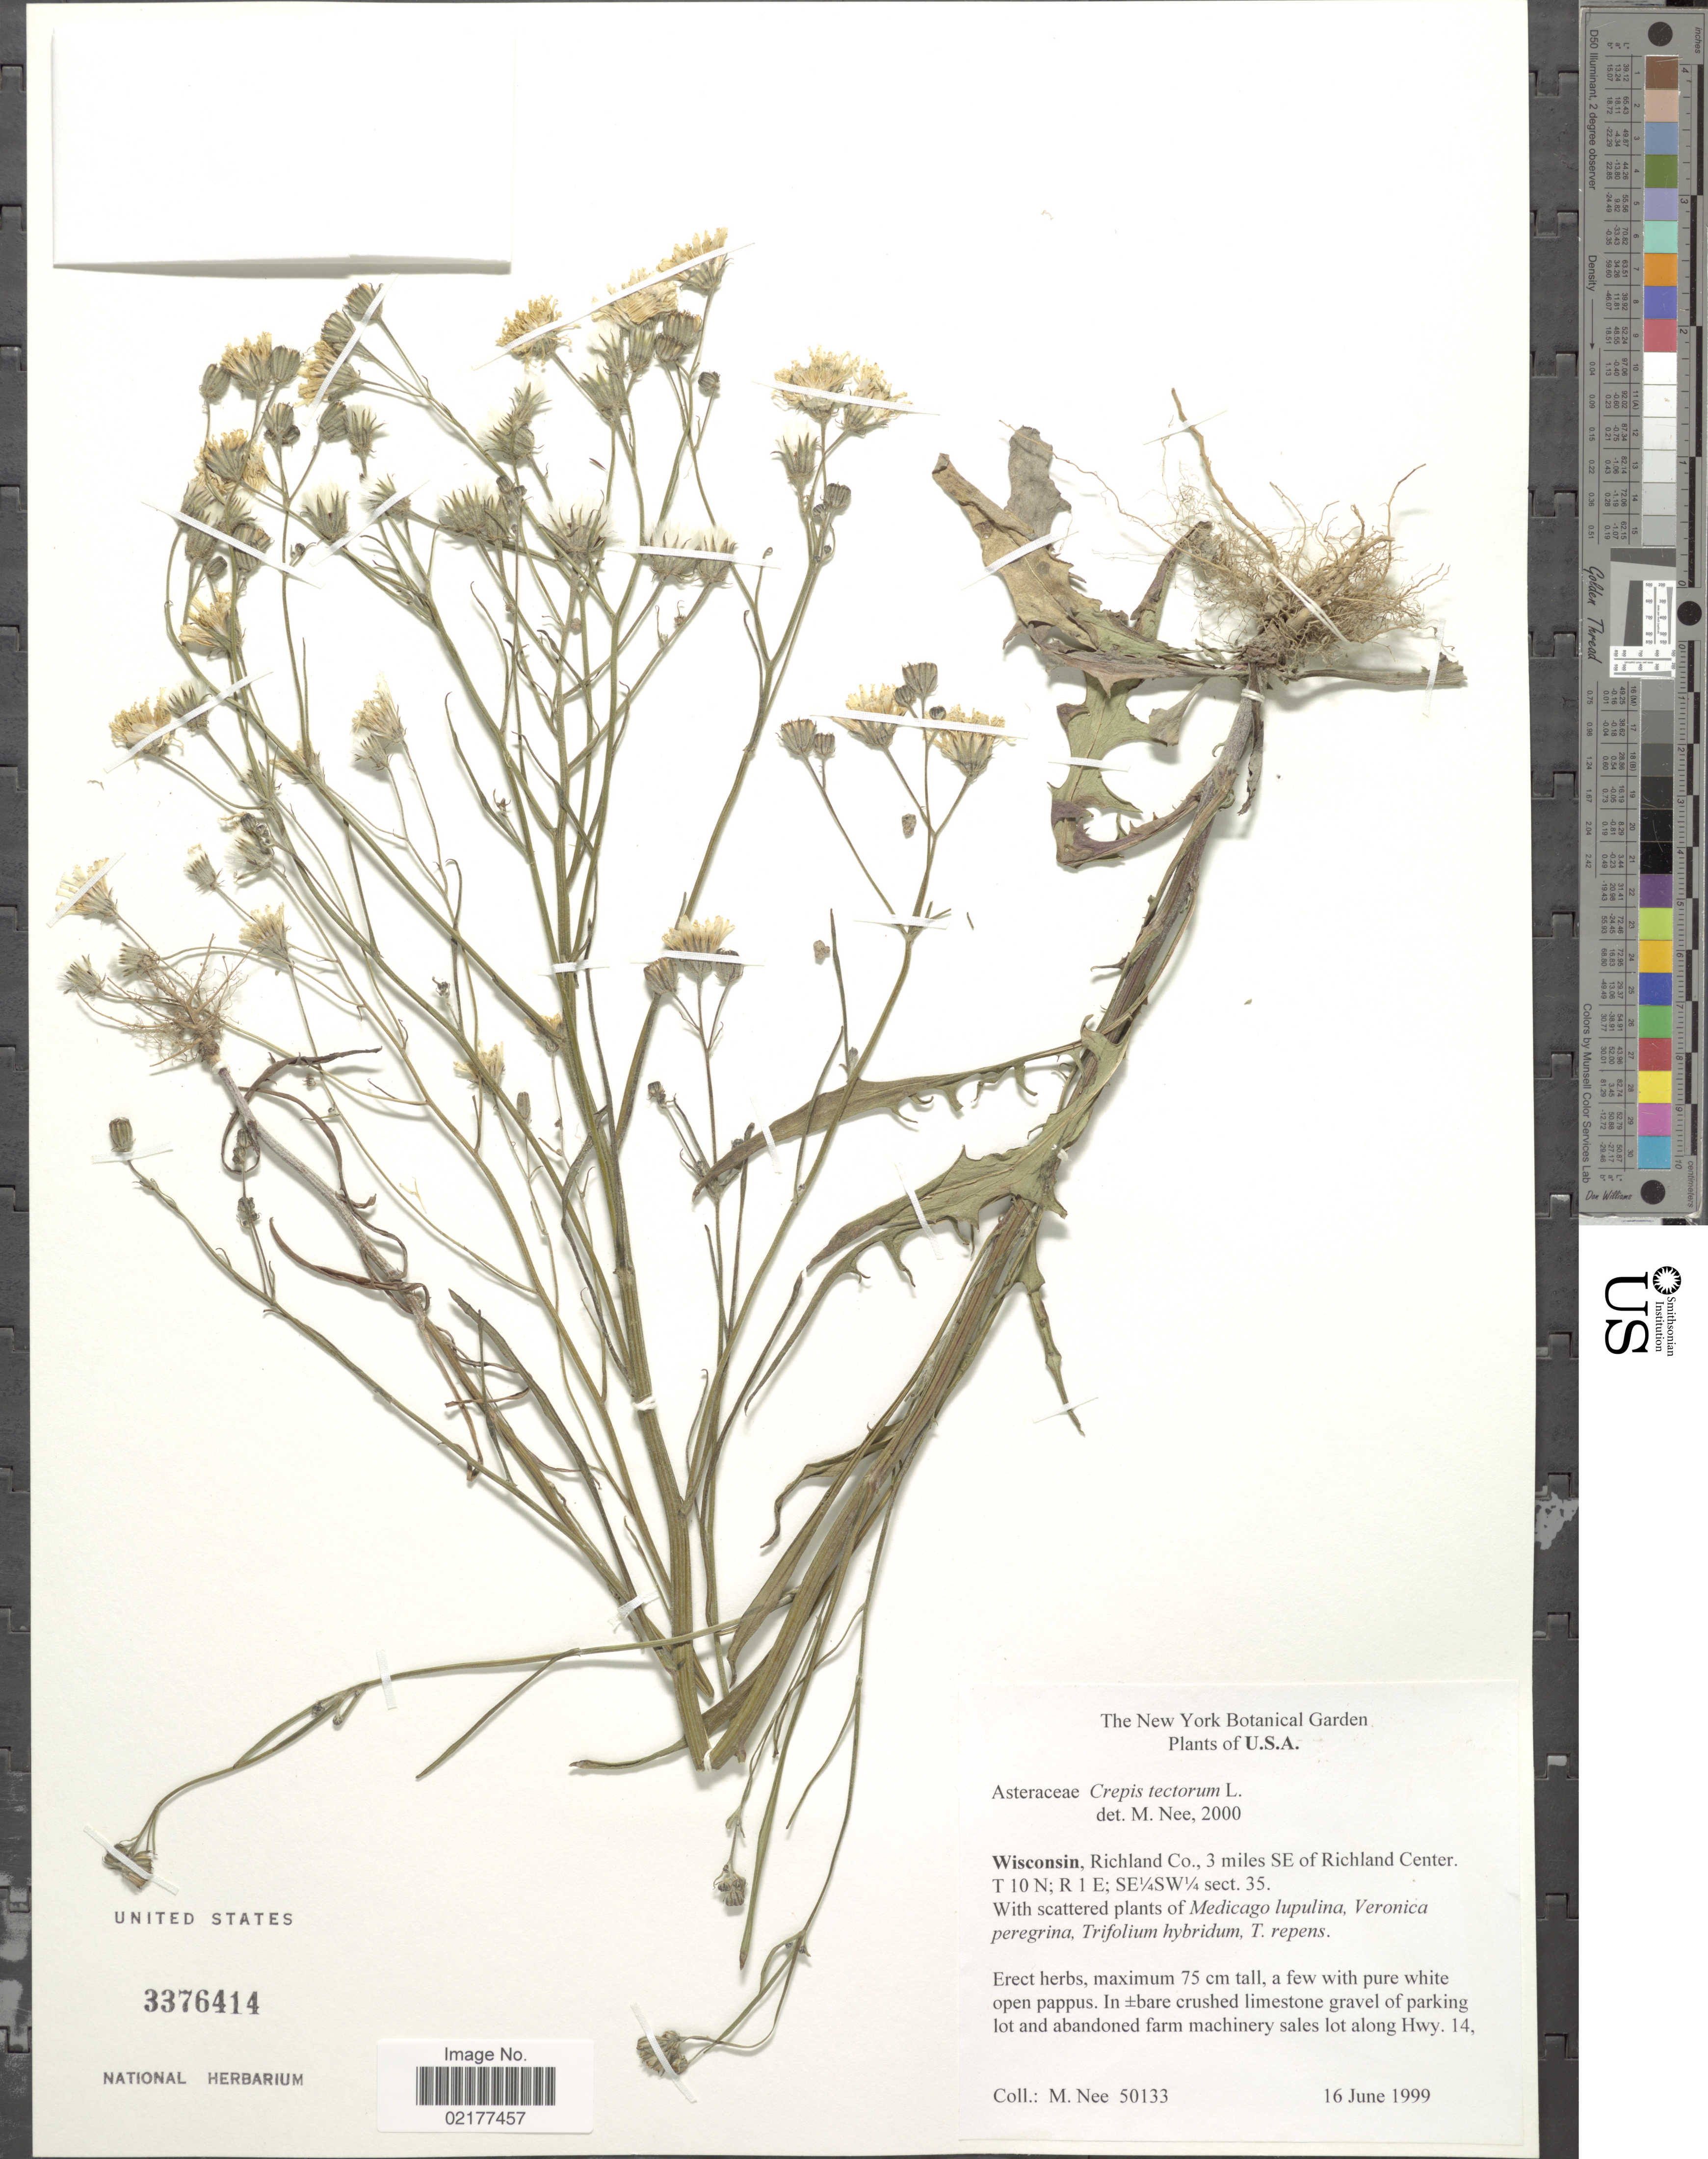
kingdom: Plantae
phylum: Tracheophyta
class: Magnoliopsida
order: Asterales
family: Asteraceae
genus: Crepis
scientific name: Crepis tectorum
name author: L.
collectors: M. Nee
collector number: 50133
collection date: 1999-06-16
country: United States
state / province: Wisconsin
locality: Richland Co., 3 miles SE of Richland Center. T 10 N; R 1 E; SE¼ SW¼ sect. 35. along Hwy. 14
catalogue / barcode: US 3376414